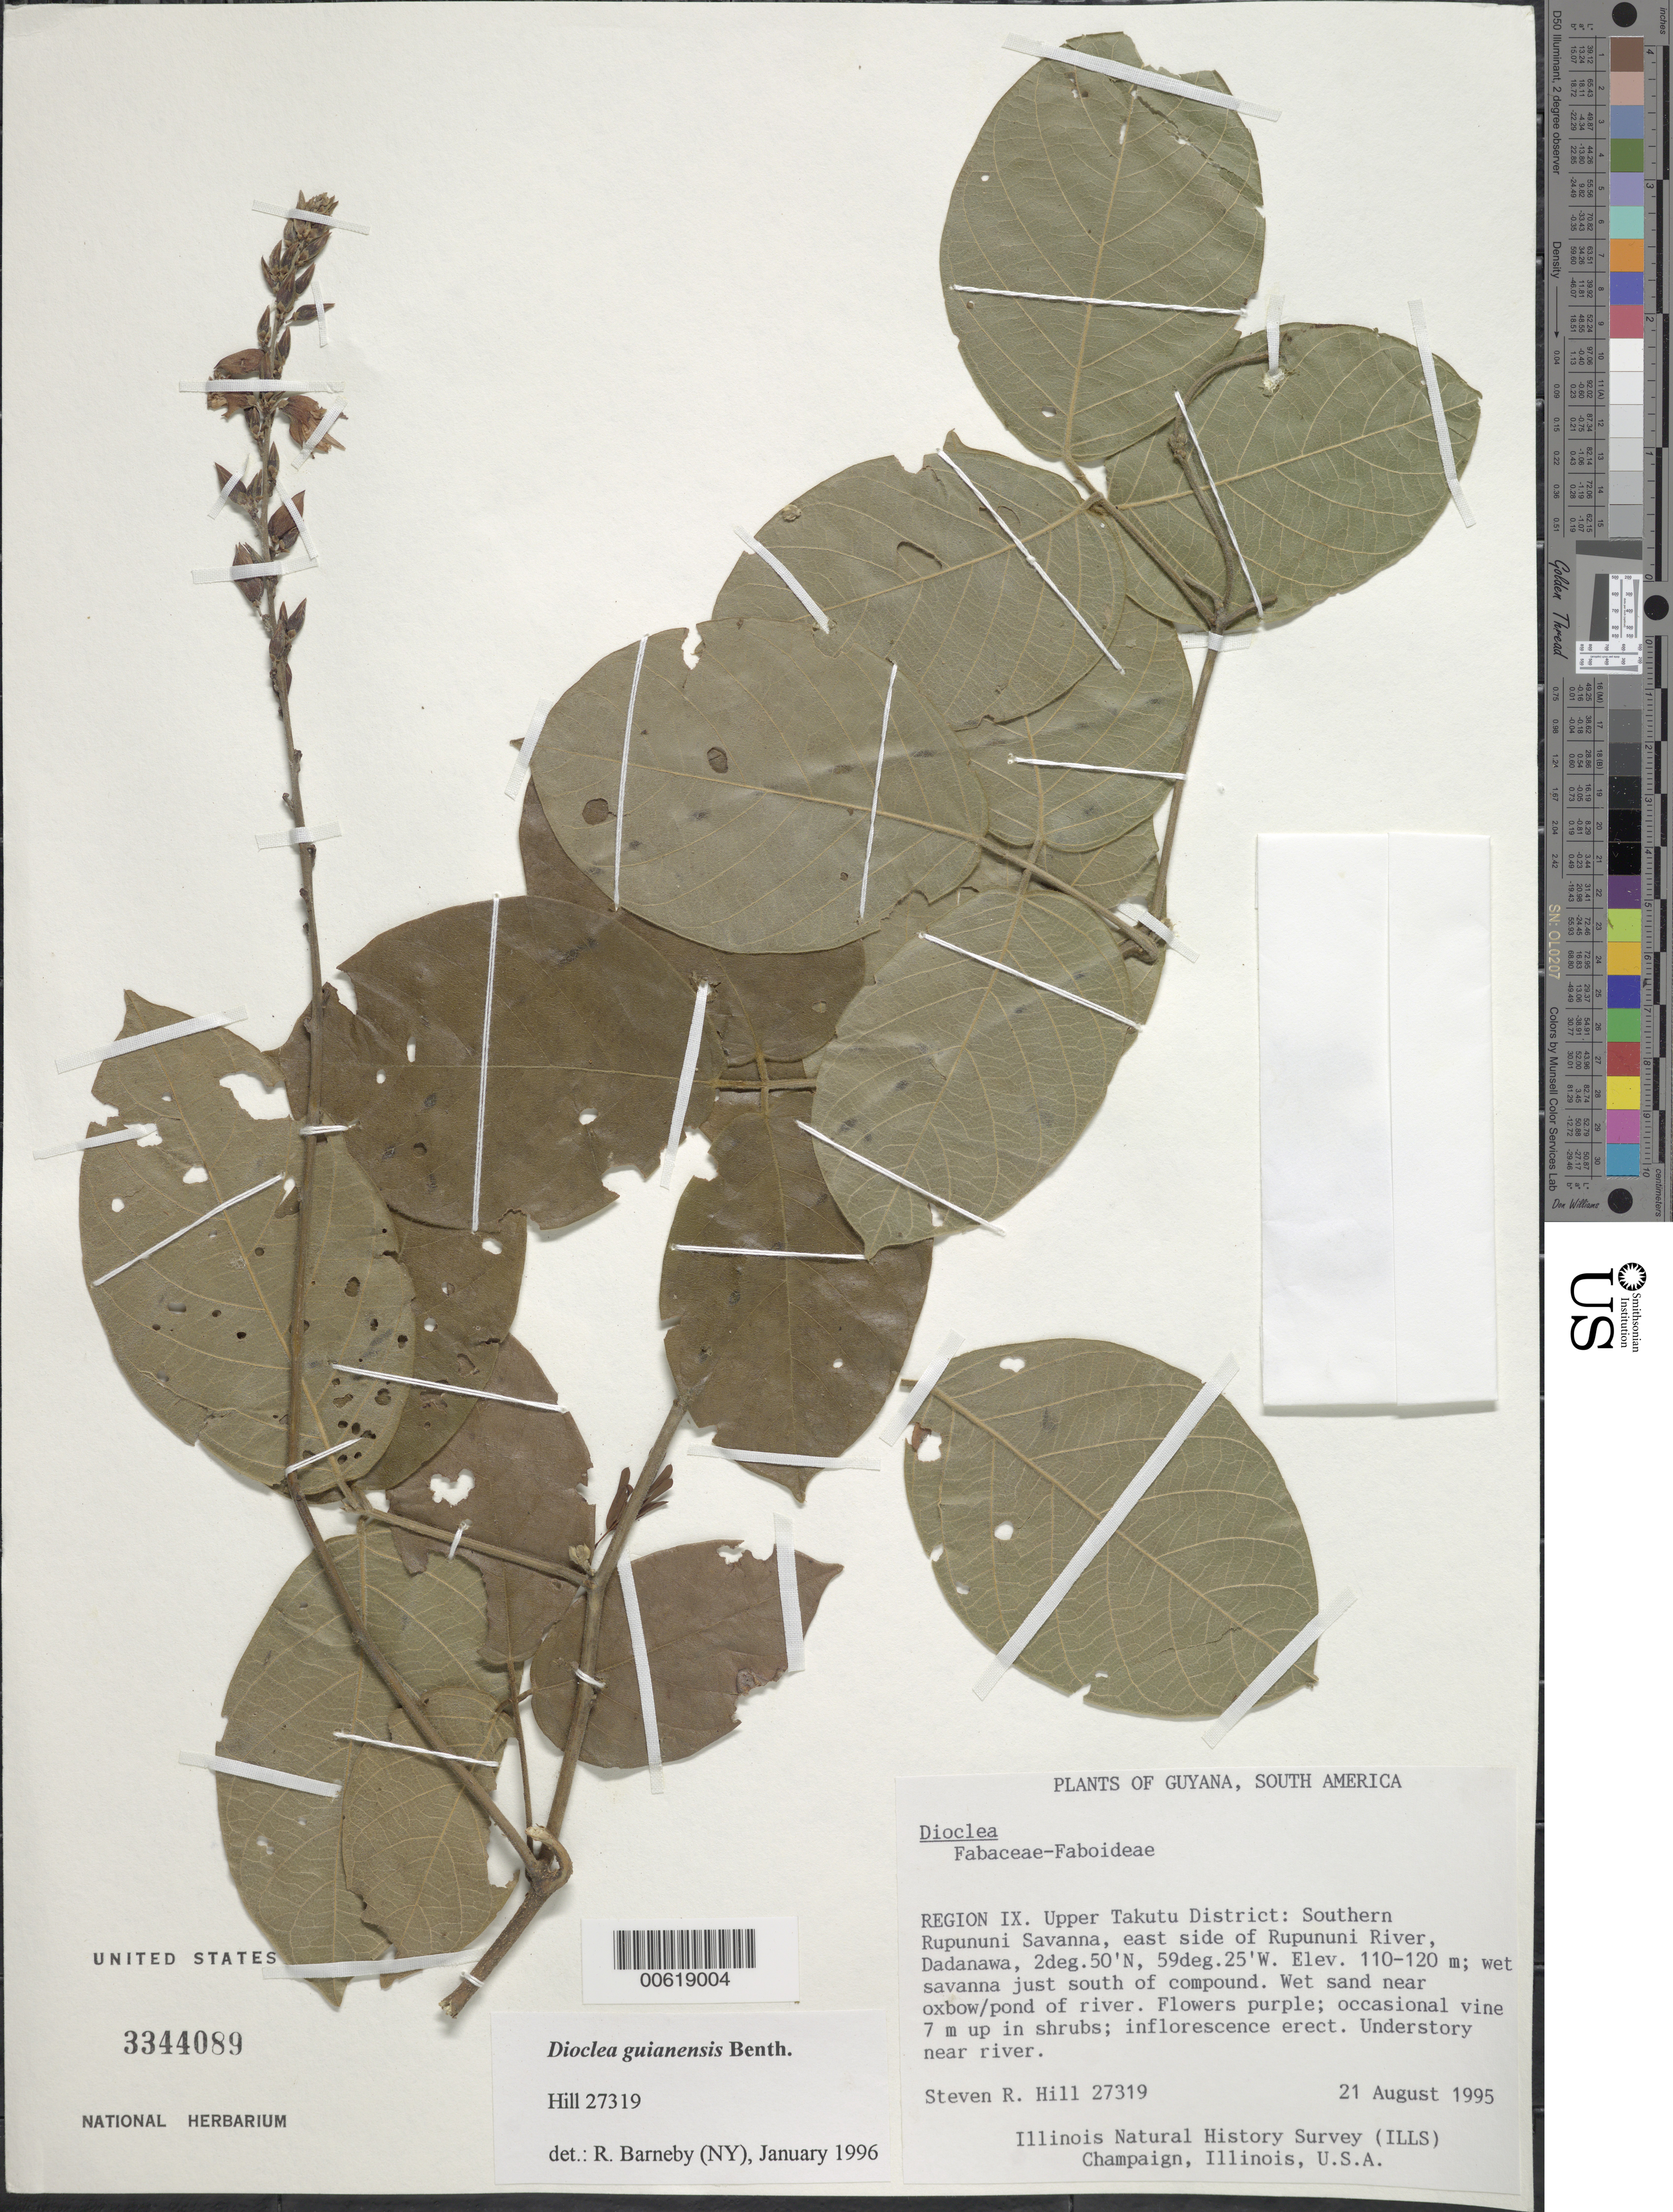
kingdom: Plantae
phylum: Tracheophyta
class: Magnoliopsida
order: Fabales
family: Fabaceae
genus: Dioclea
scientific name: Dioclea guianensis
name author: Benth.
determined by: Barneby, Rupert C., (NY)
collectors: S. R. Hill, C. N. Horn & J. H. Wiersema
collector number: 27319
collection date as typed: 21-Aug-95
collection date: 1995-08-21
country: Guyana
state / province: U. Takutu-U. Essequibo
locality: Dadanawa, southern Rupununi Savanna, E side of Rupununi R.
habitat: Wet sand near pond of river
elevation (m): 110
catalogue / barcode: US 3344089